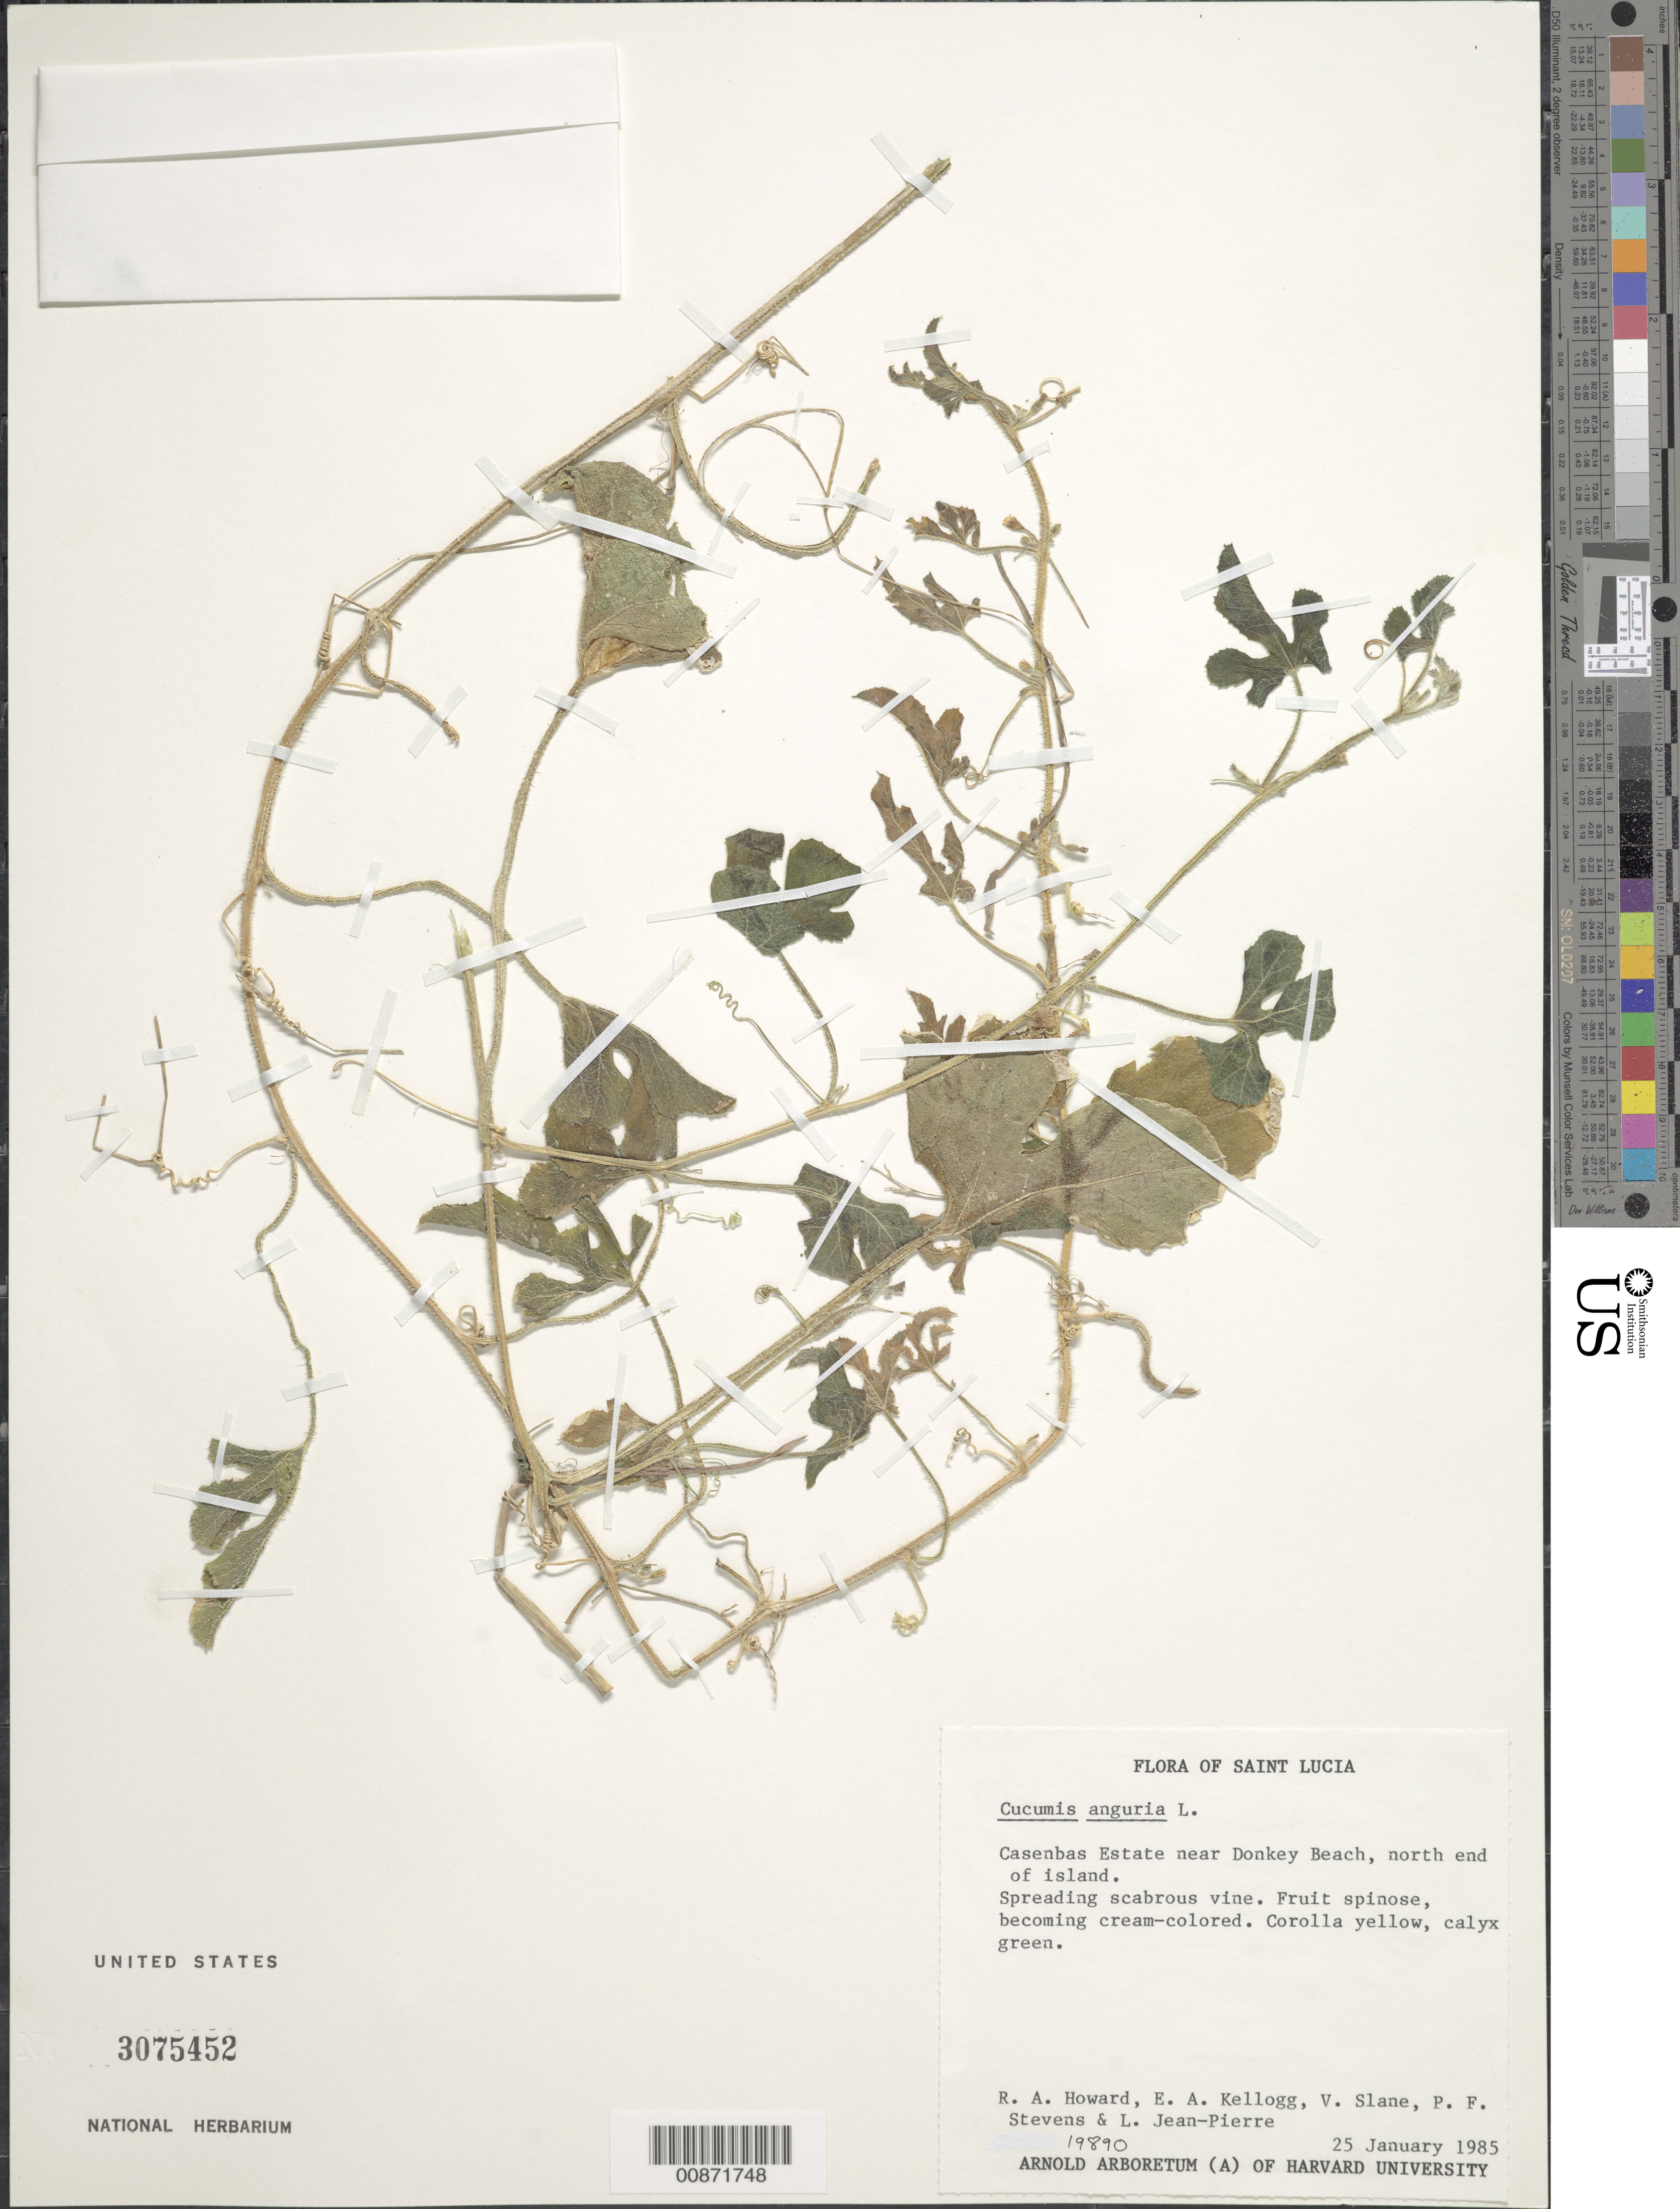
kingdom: Plantae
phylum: Tracheophyta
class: Magnoliopsida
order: Cucurbitales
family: Cucurbitaceae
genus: Cucumis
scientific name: Cucumis anguria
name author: L.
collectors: R. A. Howard, E. A. Kellogg, V. Slane, P. F. Stevens & L. L. Jean-Pierre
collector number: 19890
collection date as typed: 25 Jan 1985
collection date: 1985-01-25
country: St. Lucia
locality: Casenbas Estate near Donkey Beach, north end of island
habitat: On estate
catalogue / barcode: US 3075452